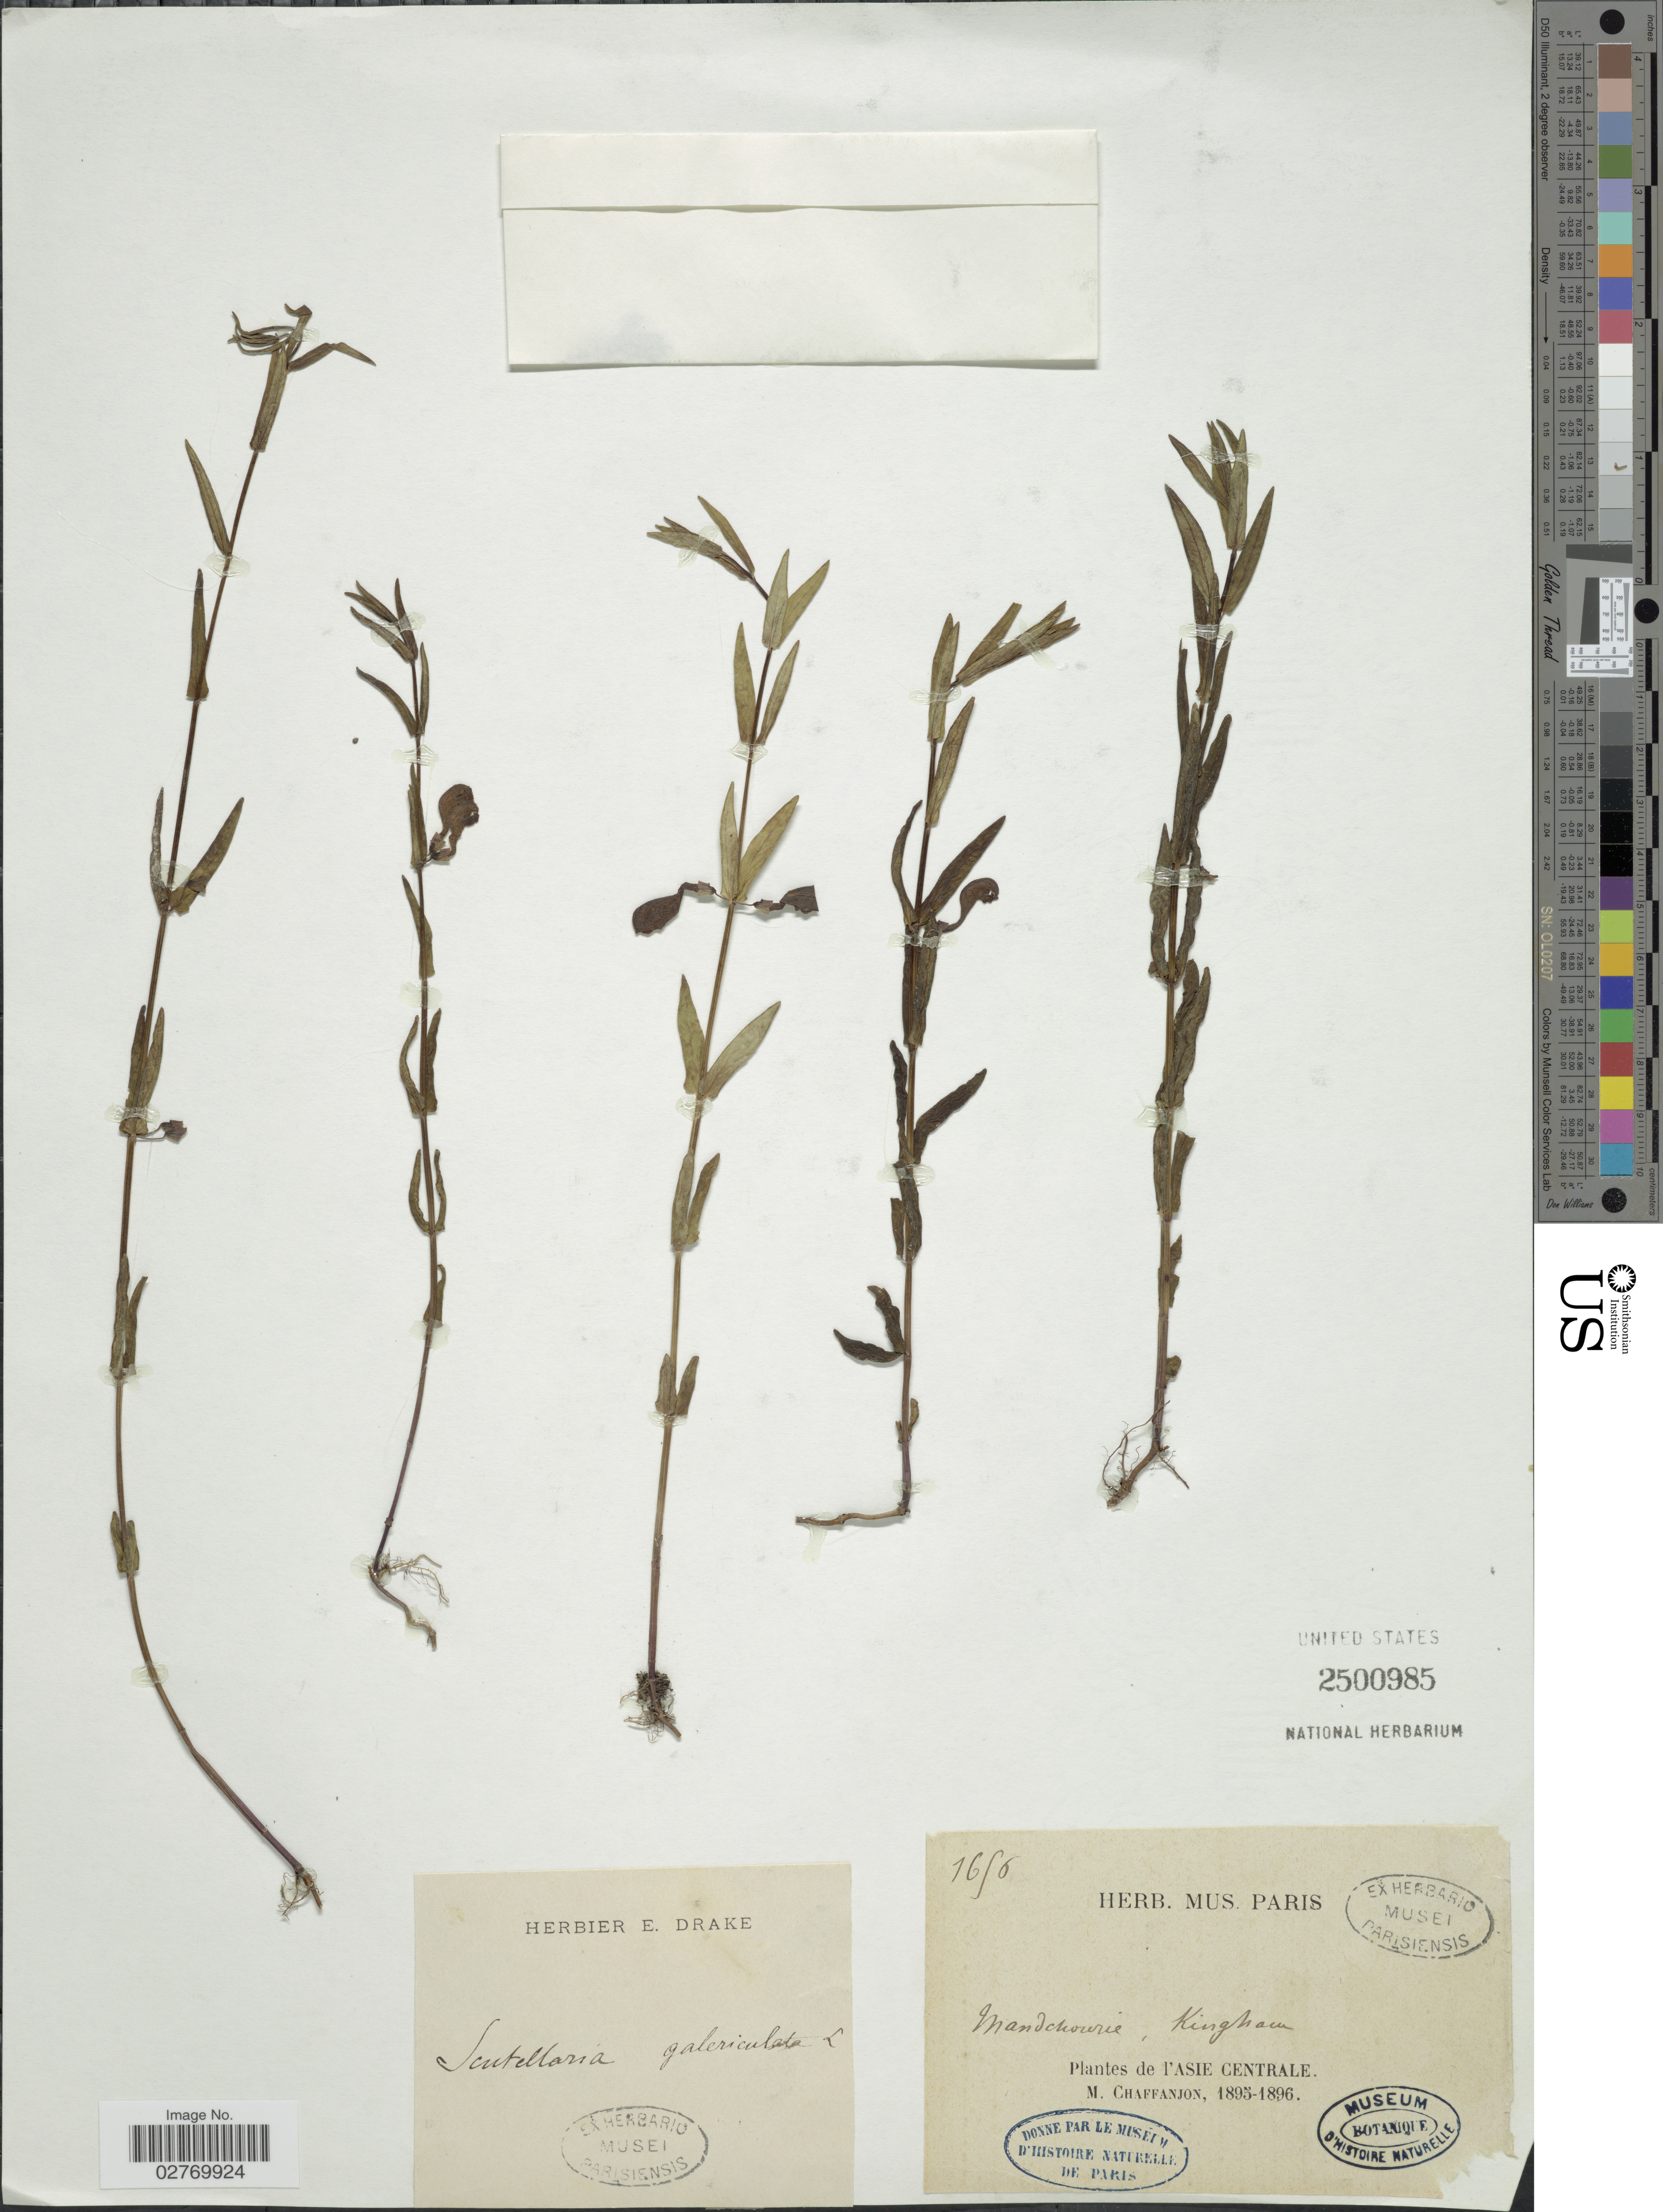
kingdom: Plantae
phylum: Tracheophyta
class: Magnoliopsida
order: Lamiales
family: Lamiaceae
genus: Scutellaria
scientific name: Scutellaria galericulata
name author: L.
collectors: M. Chaffanjon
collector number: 1656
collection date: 1895/1896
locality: Mandchourie, Kingham. Asie Centrale.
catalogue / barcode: US 2500985